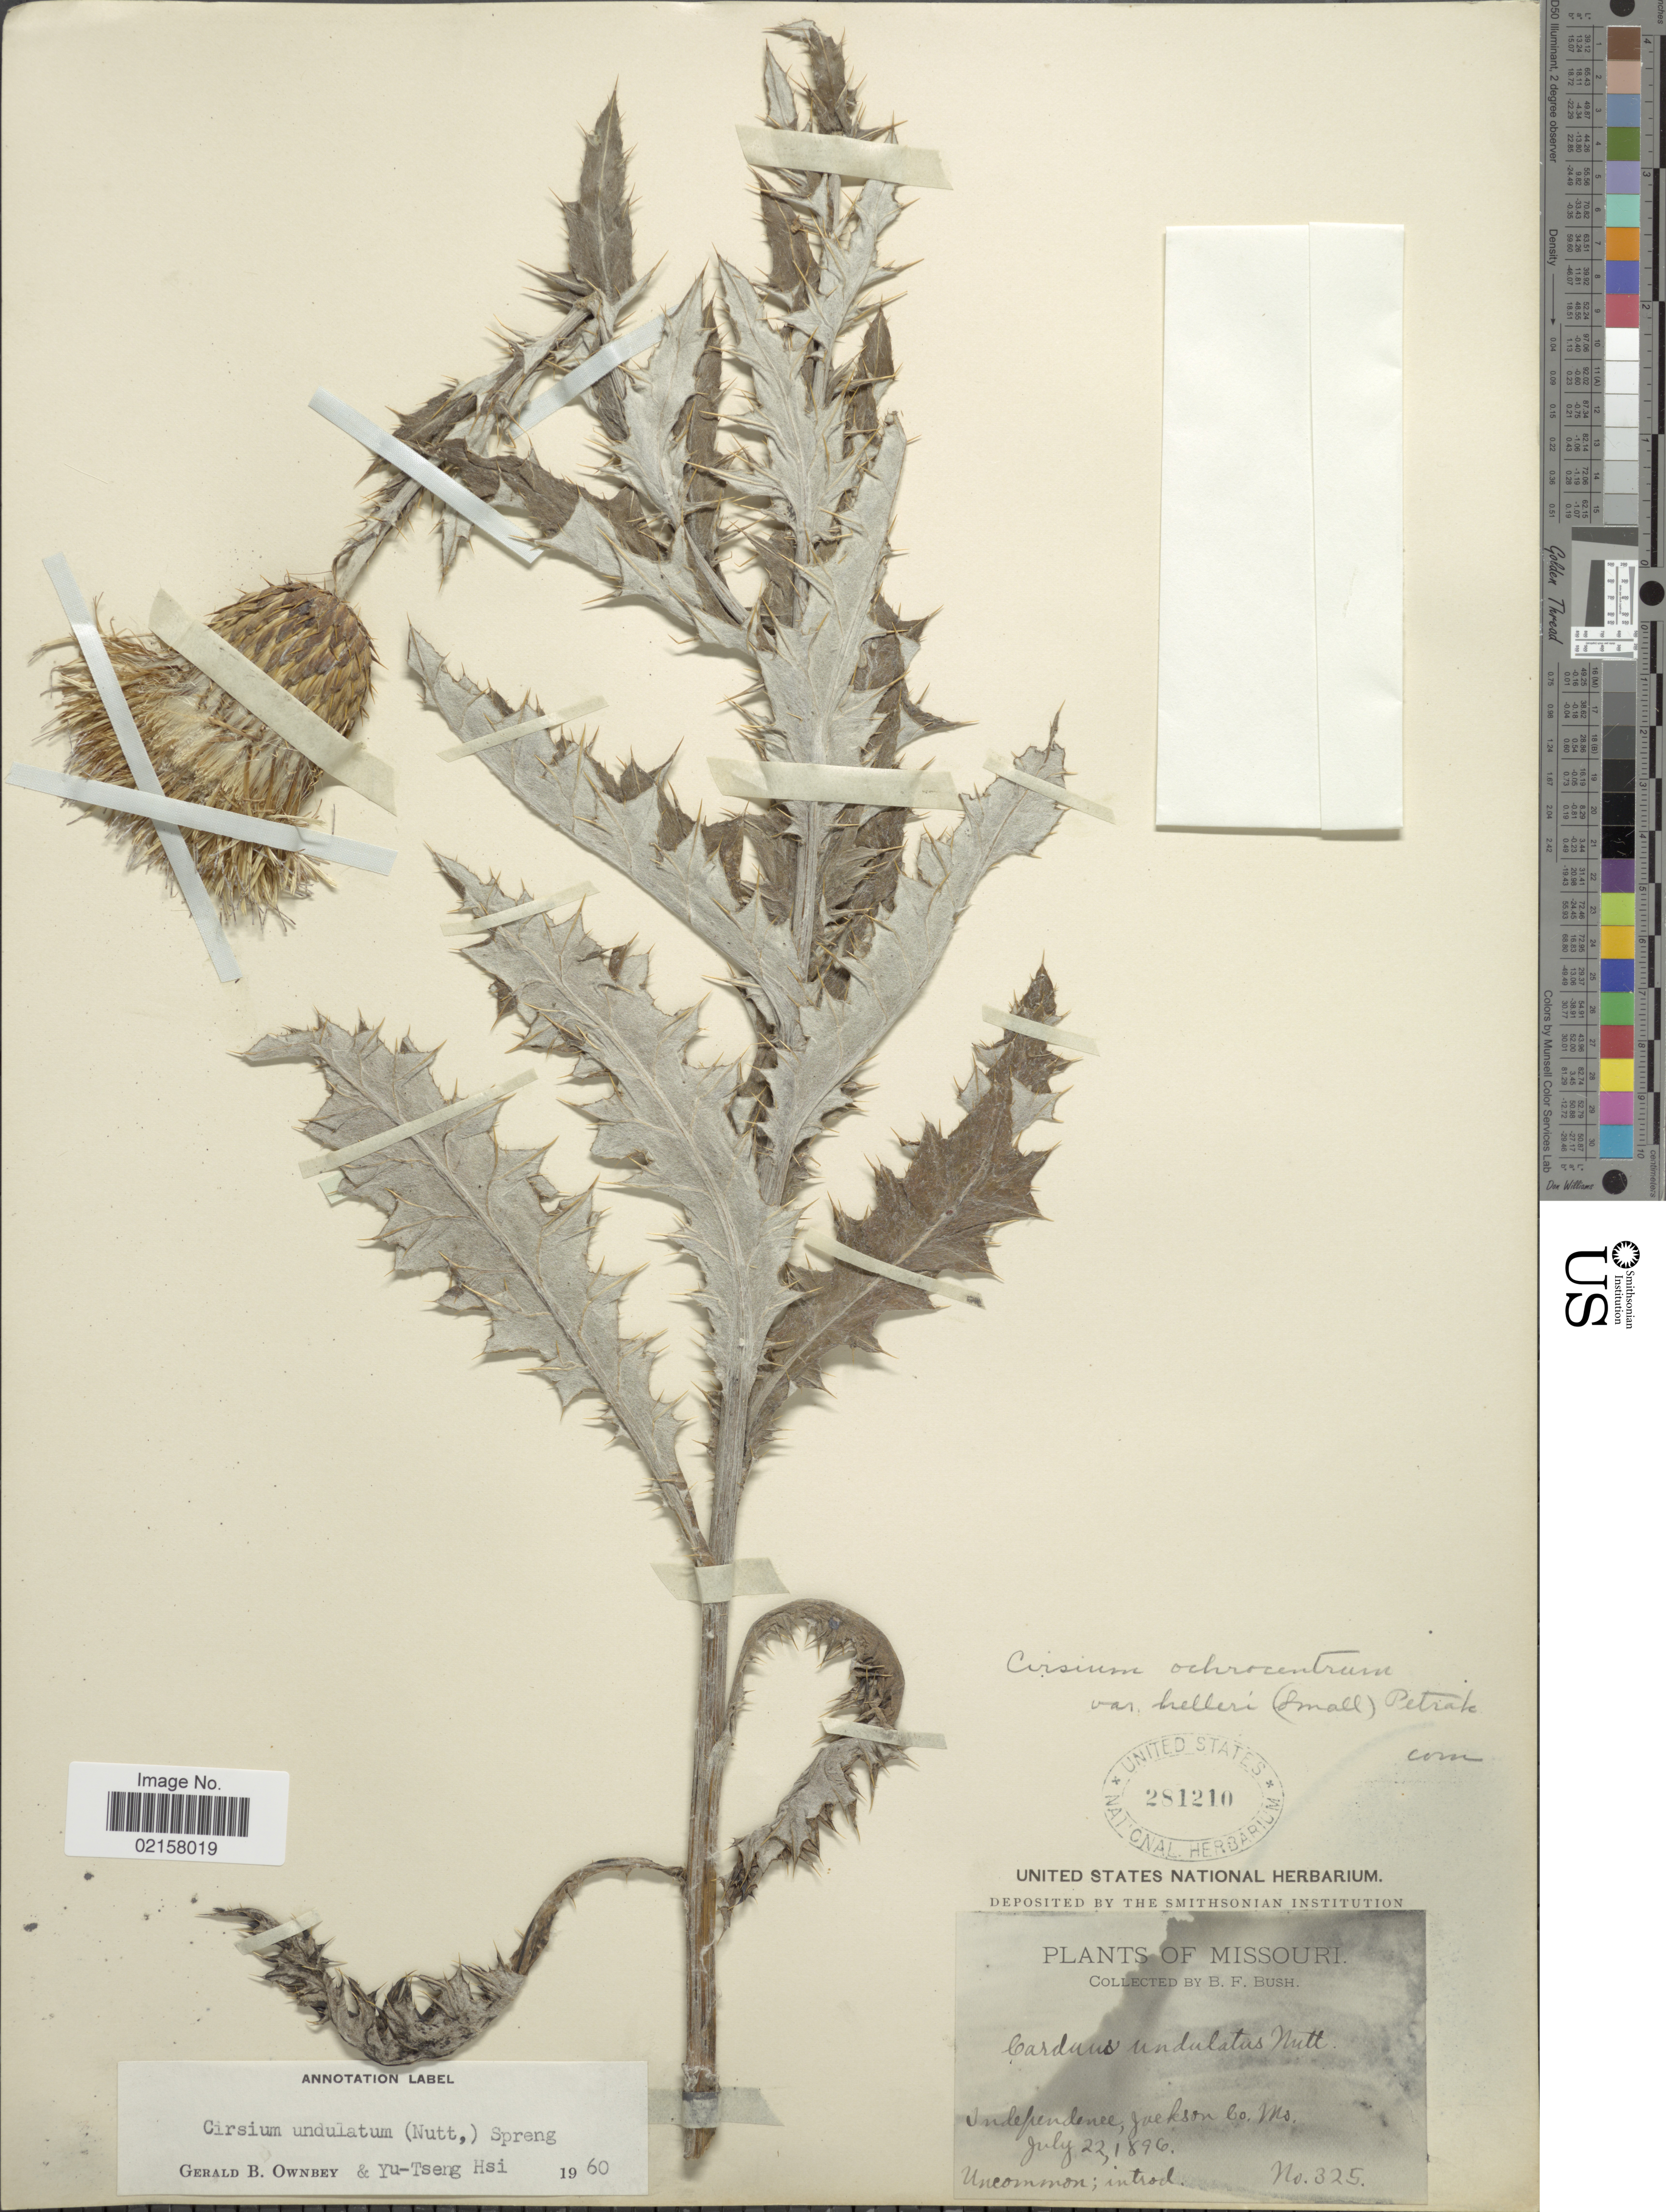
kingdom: Plantae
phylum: Tracheophyta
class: Magnoliopsida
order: Asterales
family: Asteraceae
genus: Cirsium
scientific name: Cirsium undulatum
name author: (Nutt.) Spreng.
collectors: B. F. Bush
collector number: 325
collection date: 1896-07-22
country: United States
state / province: Missouri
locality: Independence, Jackson Co.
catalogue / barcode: US 281210